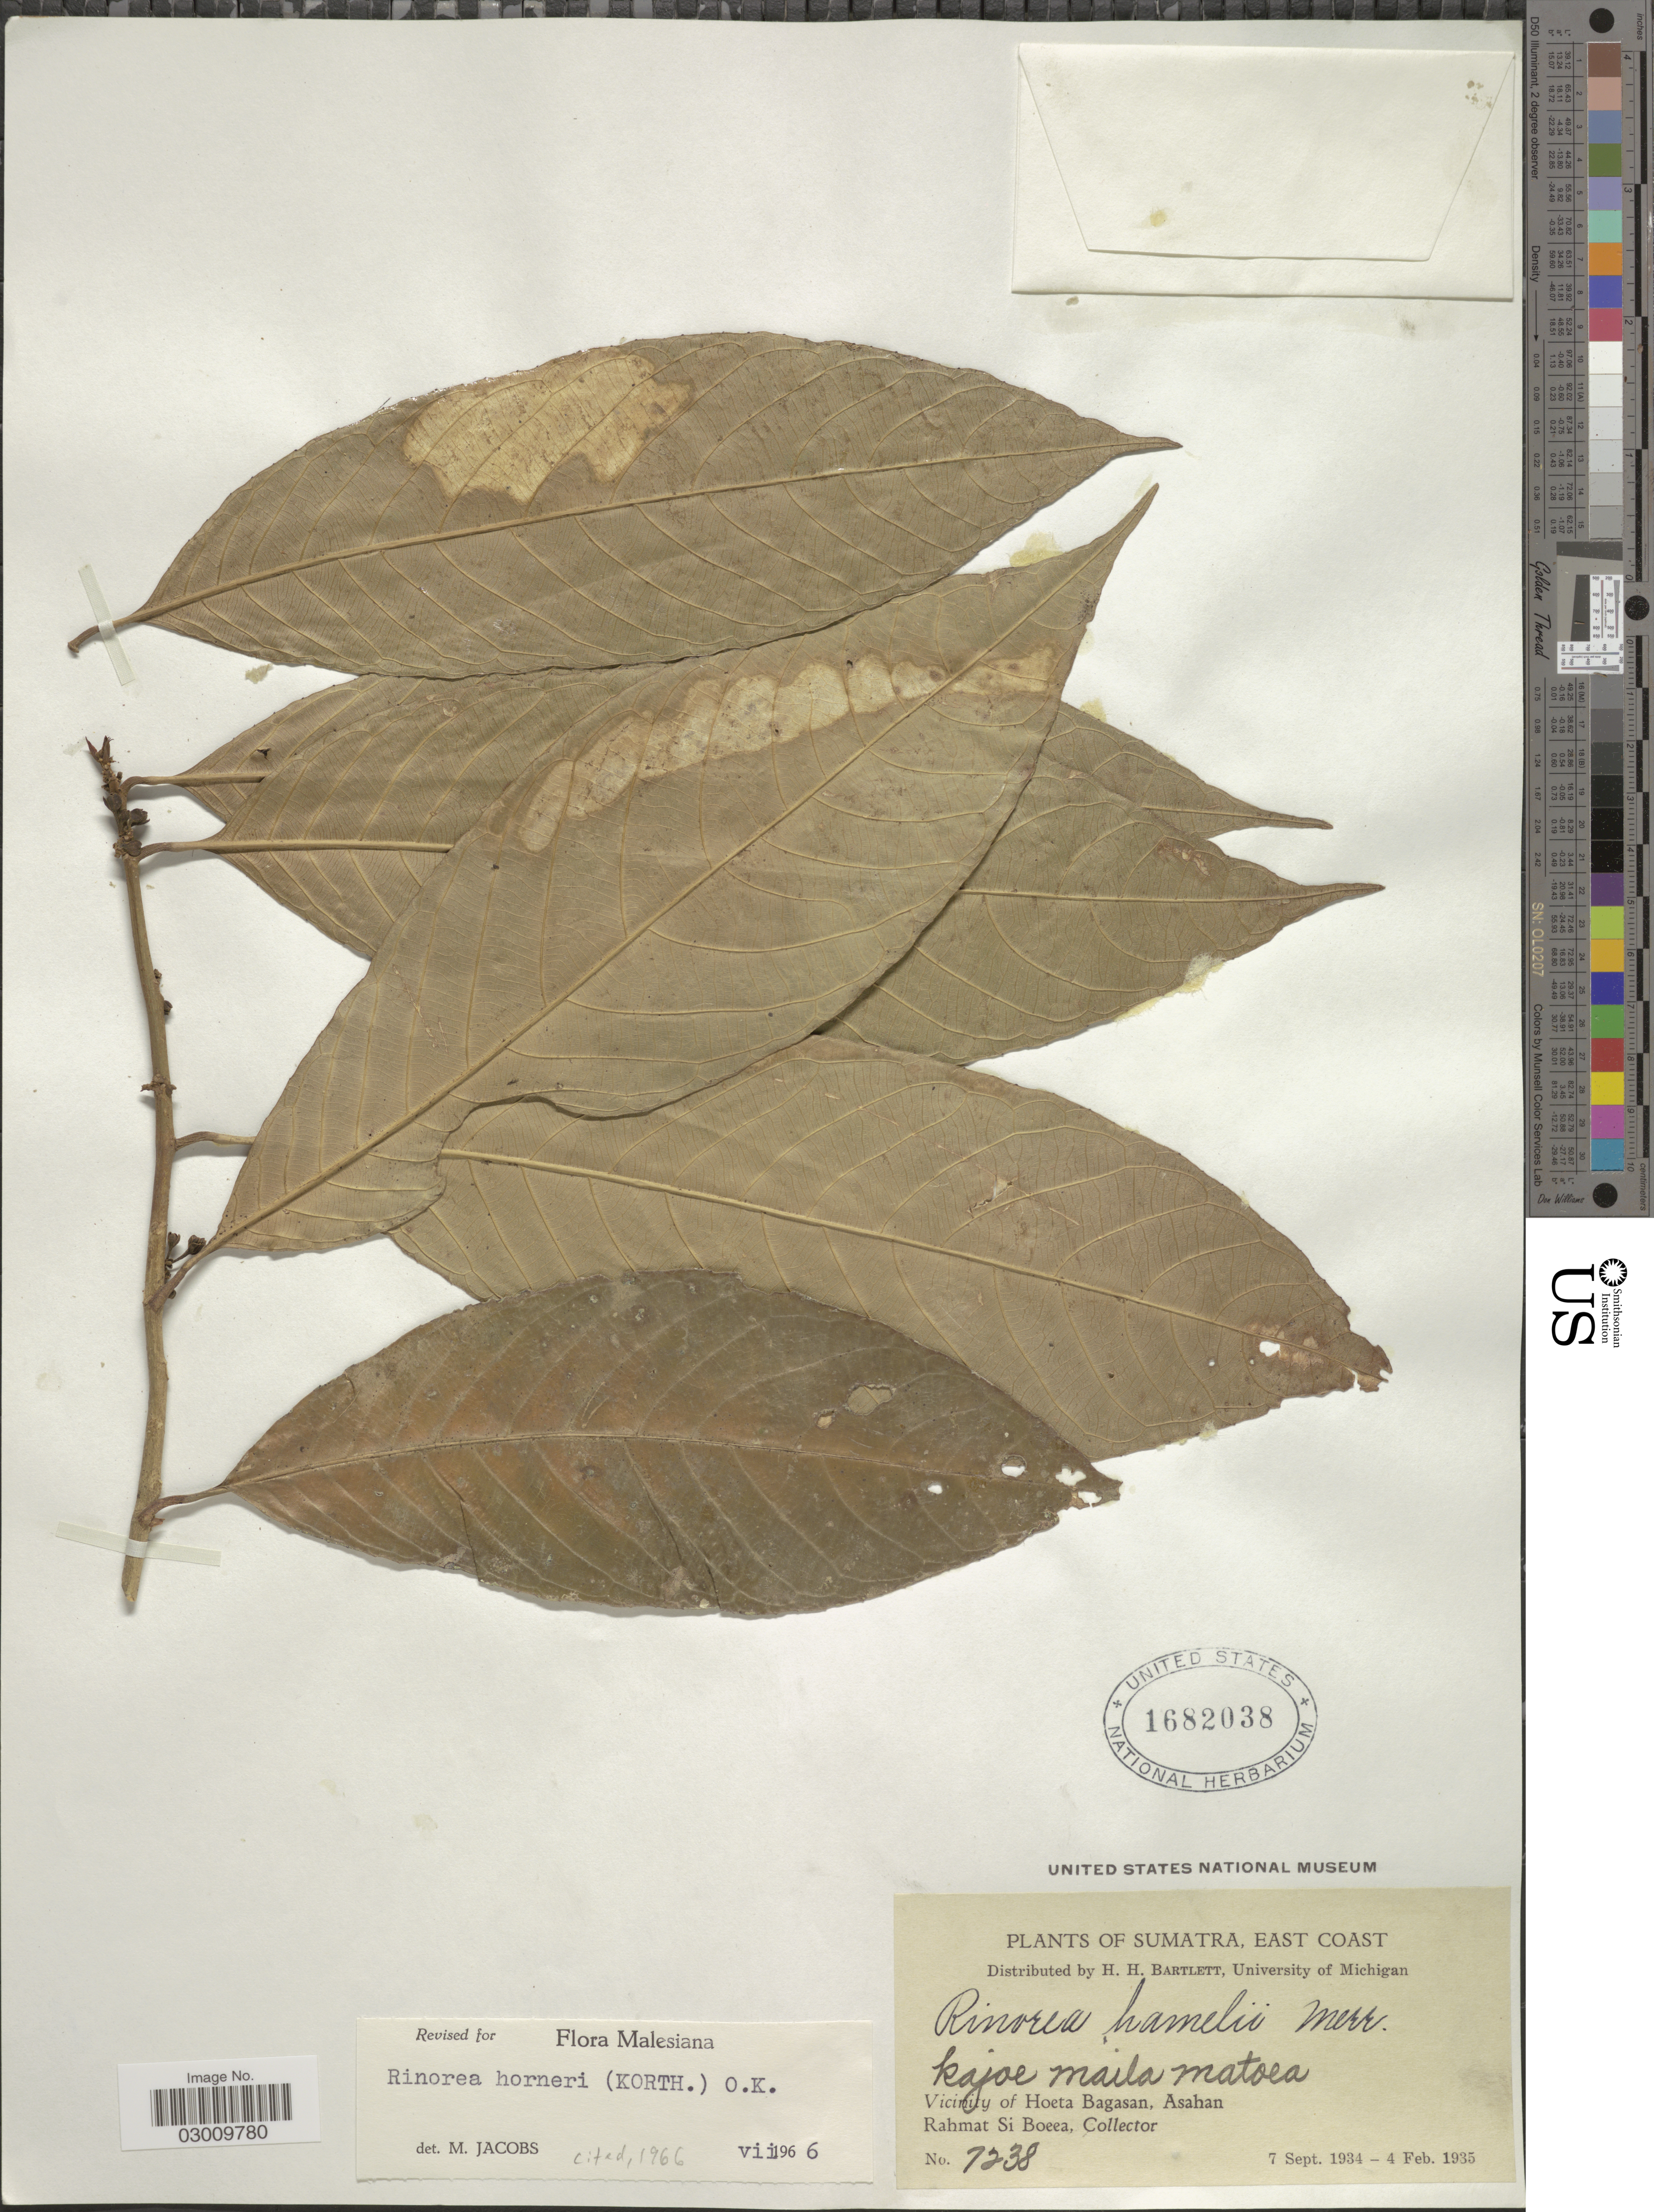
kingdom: Plantae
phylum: Tracheophyta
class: Magnoliopsida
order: Malpighiales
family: Violaceae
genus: Rinorea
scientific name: Rinorea horneri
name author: (Korth.) Kuntze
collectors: Rahmat Si Boeea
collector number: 7238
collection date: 1934-09-07/1935-02-04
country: Indonesia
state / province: Sumatra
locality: East Coast. Vicinity of Hoeta Bagasan, Asahan.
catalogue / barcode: US 1682038